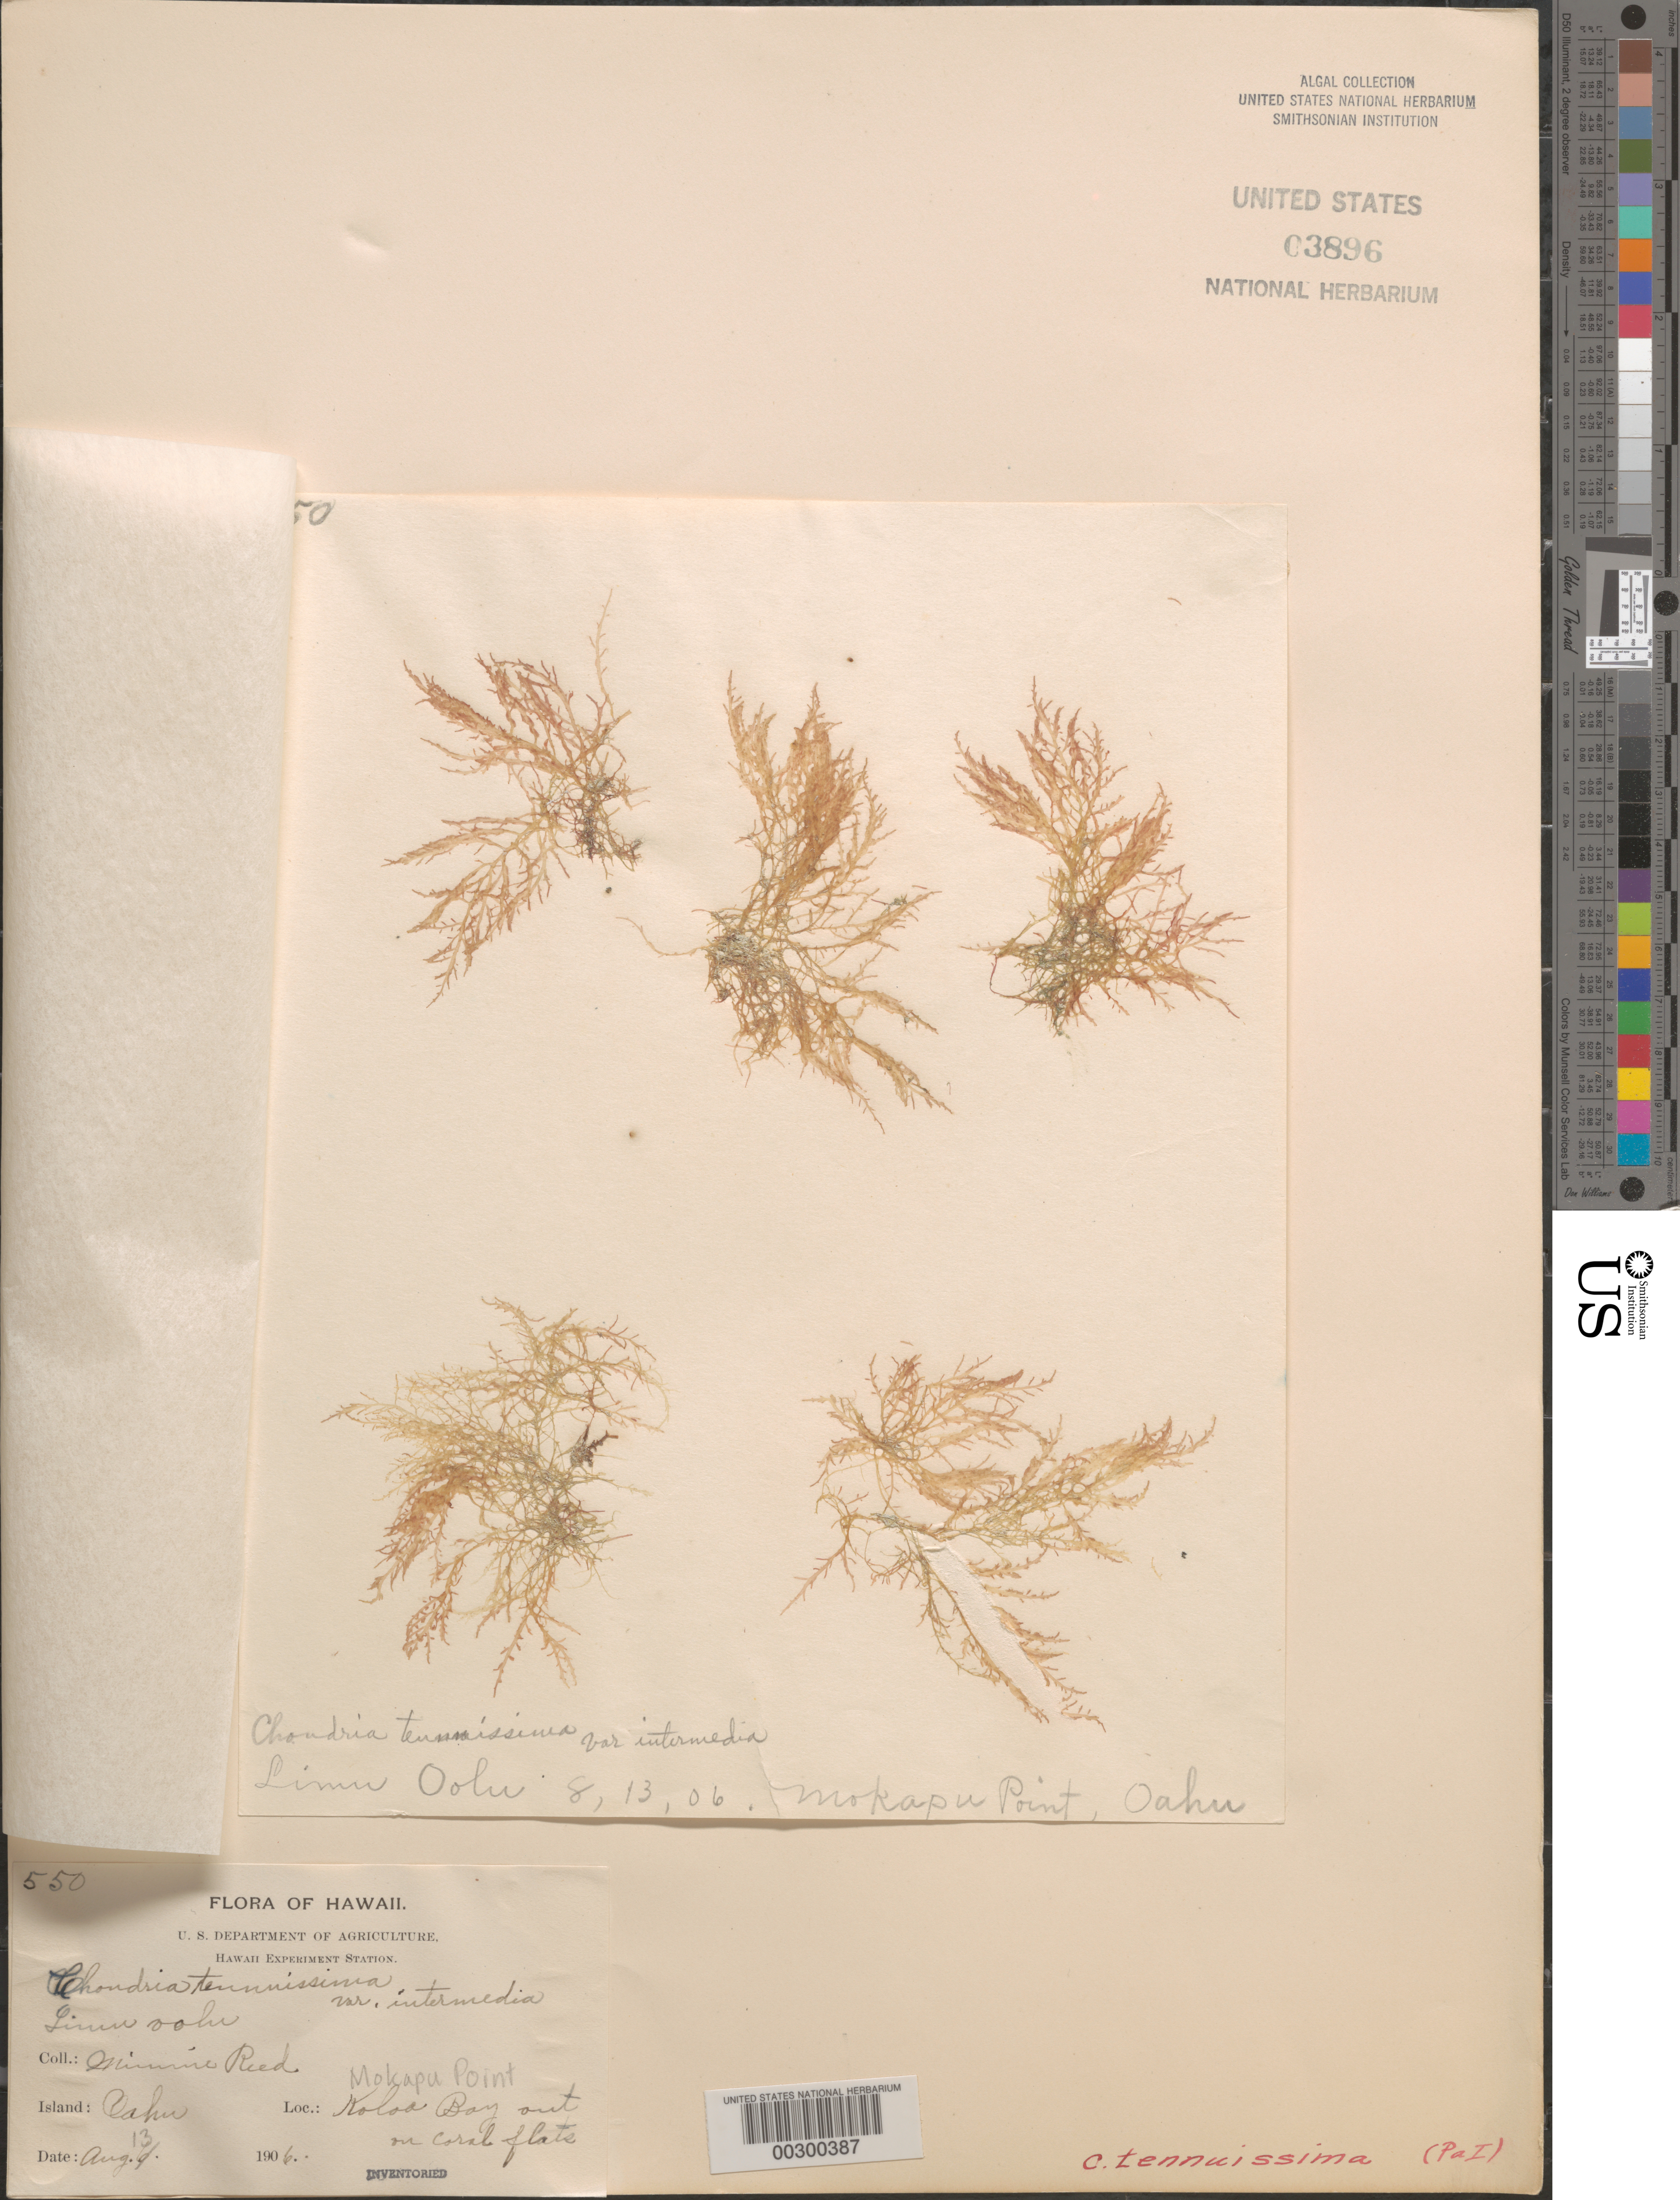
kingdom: Plantae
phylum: Rhodophyta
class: Florideophyceae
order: Ceramiales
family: Rhodomelaceae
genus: Chondria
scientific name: Chondria capillaris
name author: M.J. Wynne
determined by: Algae name updating Project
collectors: M. Reed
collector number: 550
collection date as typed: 13 Aug 1906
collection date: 1906-08-13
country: United States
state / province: Hawaii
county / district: Honolulu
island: Oahu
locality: Koloa Bay, Mokapu Point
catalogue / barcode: US 3896